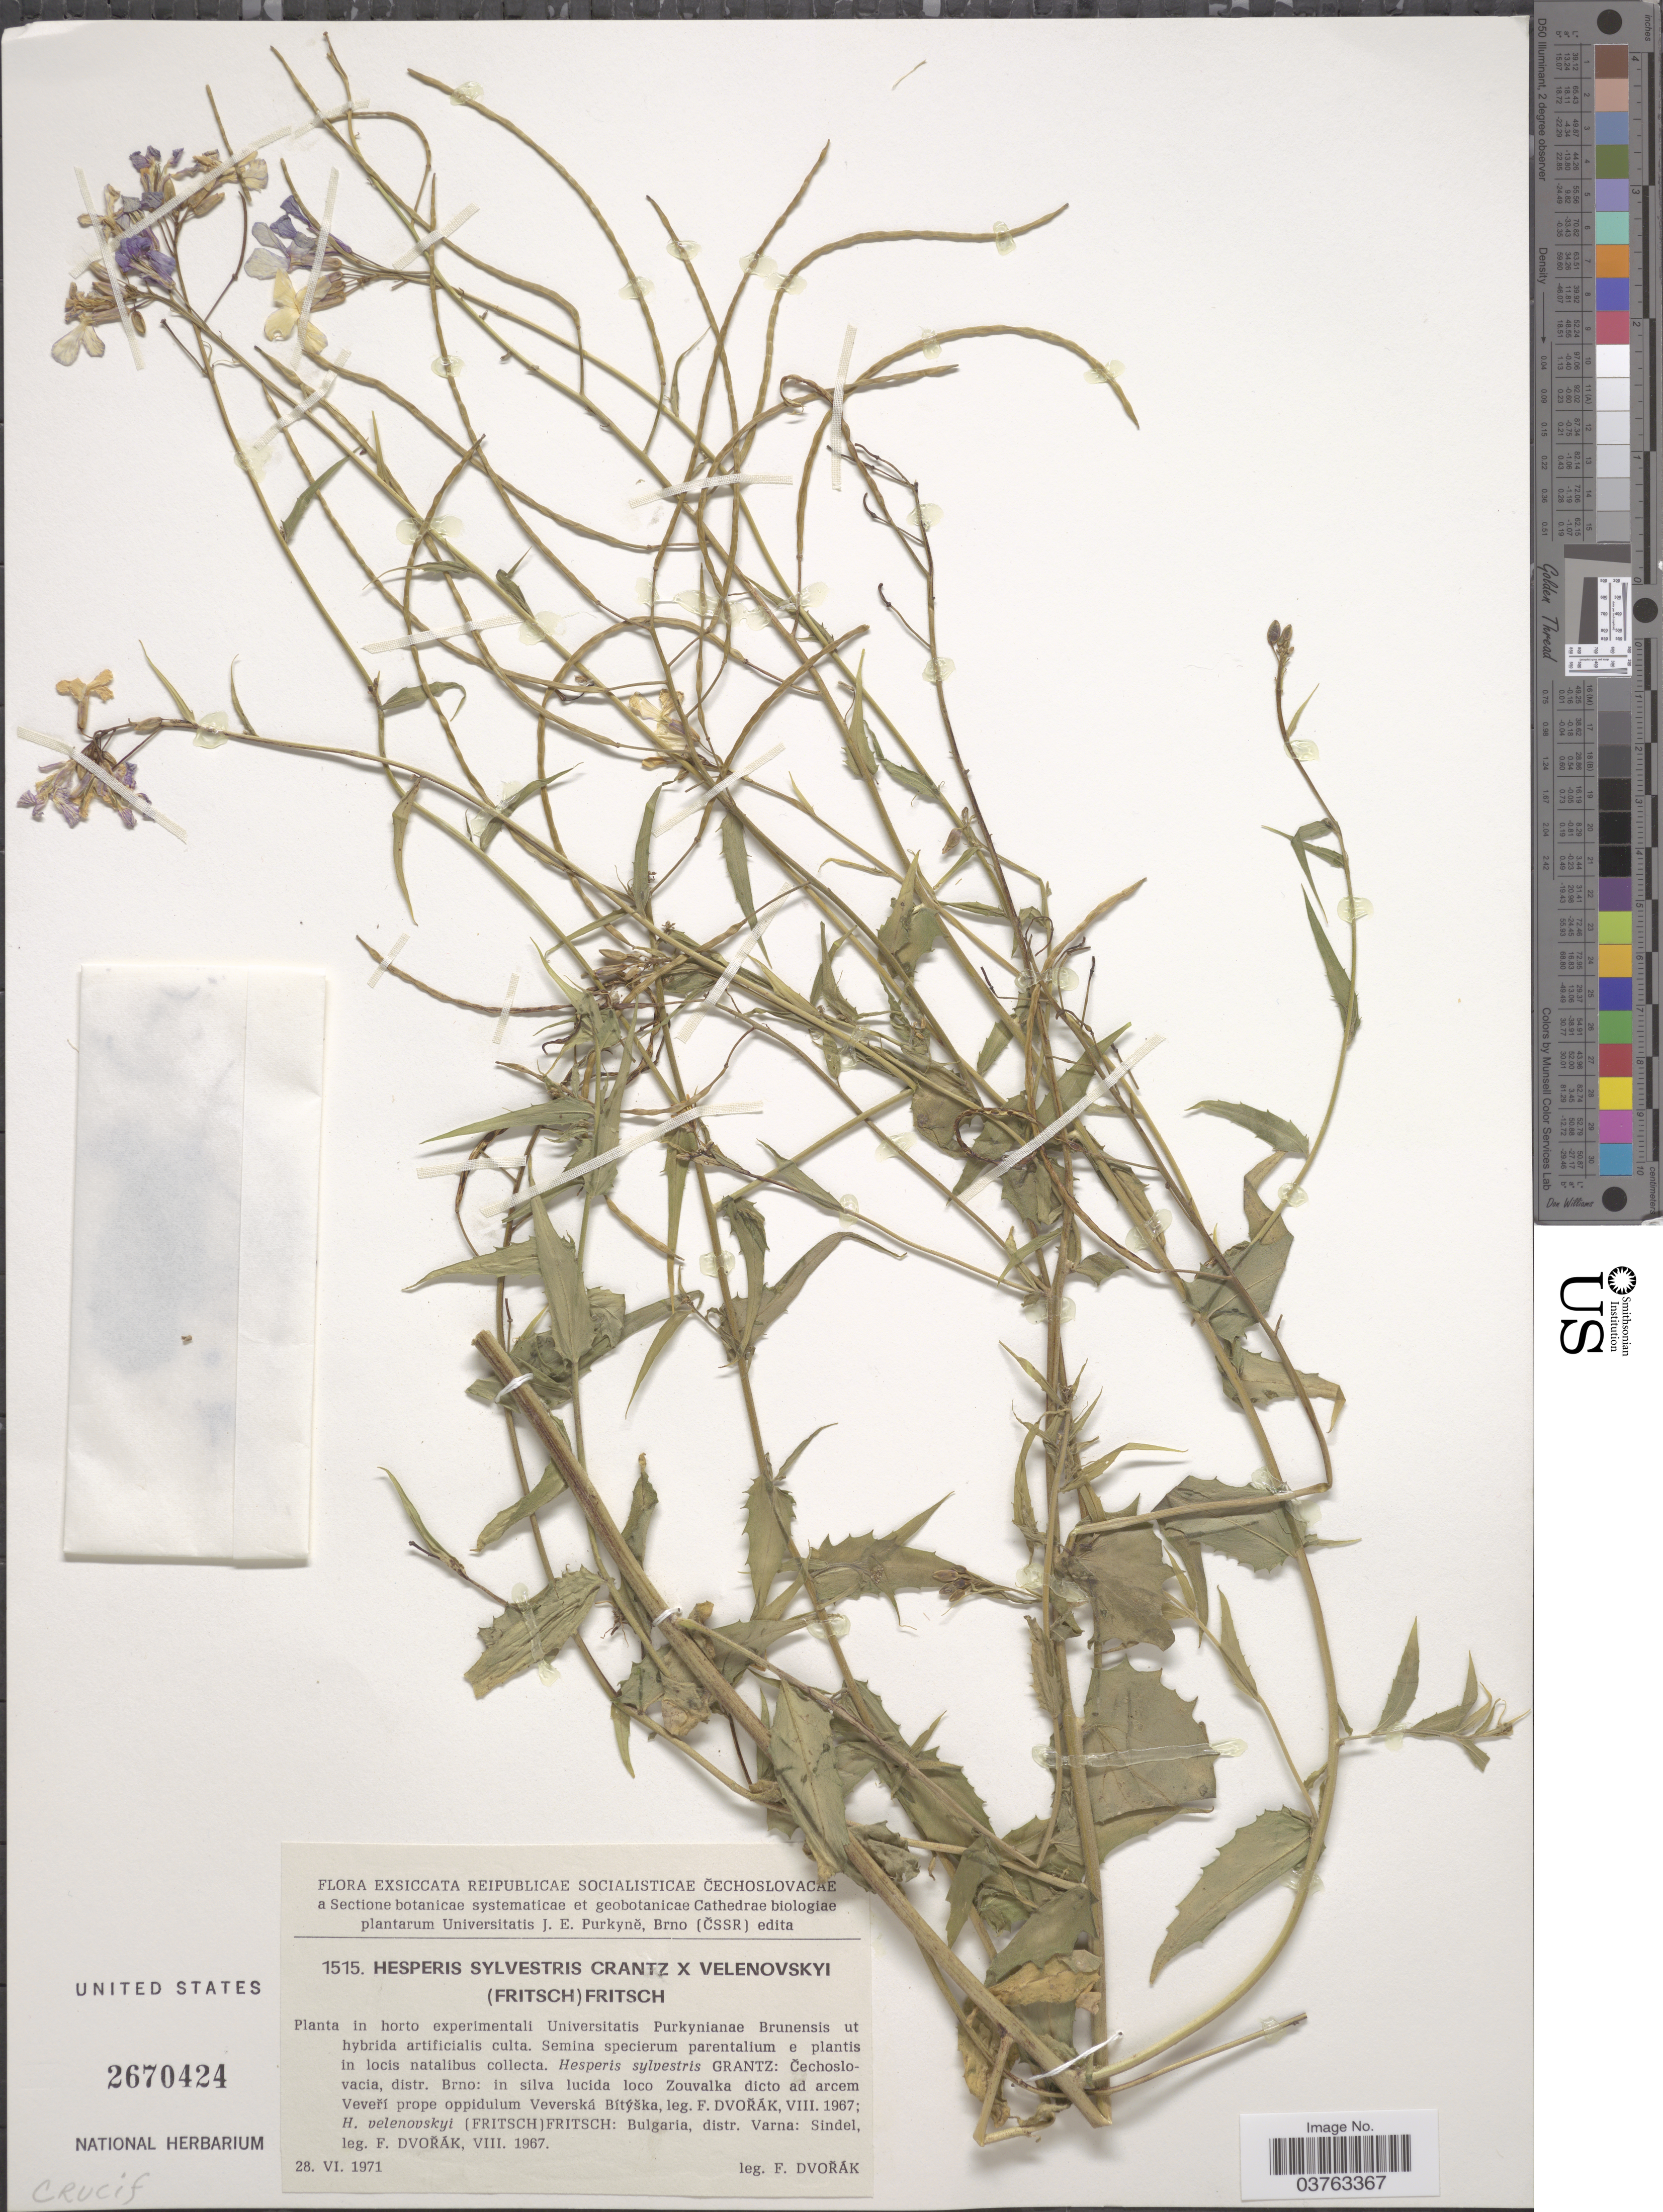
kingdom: Plantae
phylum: Tracheophyta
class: Magnoliopsida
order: Brassicales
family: Brassicaceae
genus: Hesperis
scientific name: Hesperis sylvestris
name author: Crantz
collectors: F. Dvořák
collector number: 1515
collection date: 1971-06-28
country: Bulgaria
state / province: Varna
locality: Reipublicae Socialisticae Čechoslovacae. Bulgaria, distr. Varna: Sindel.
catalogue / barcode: US 2670424